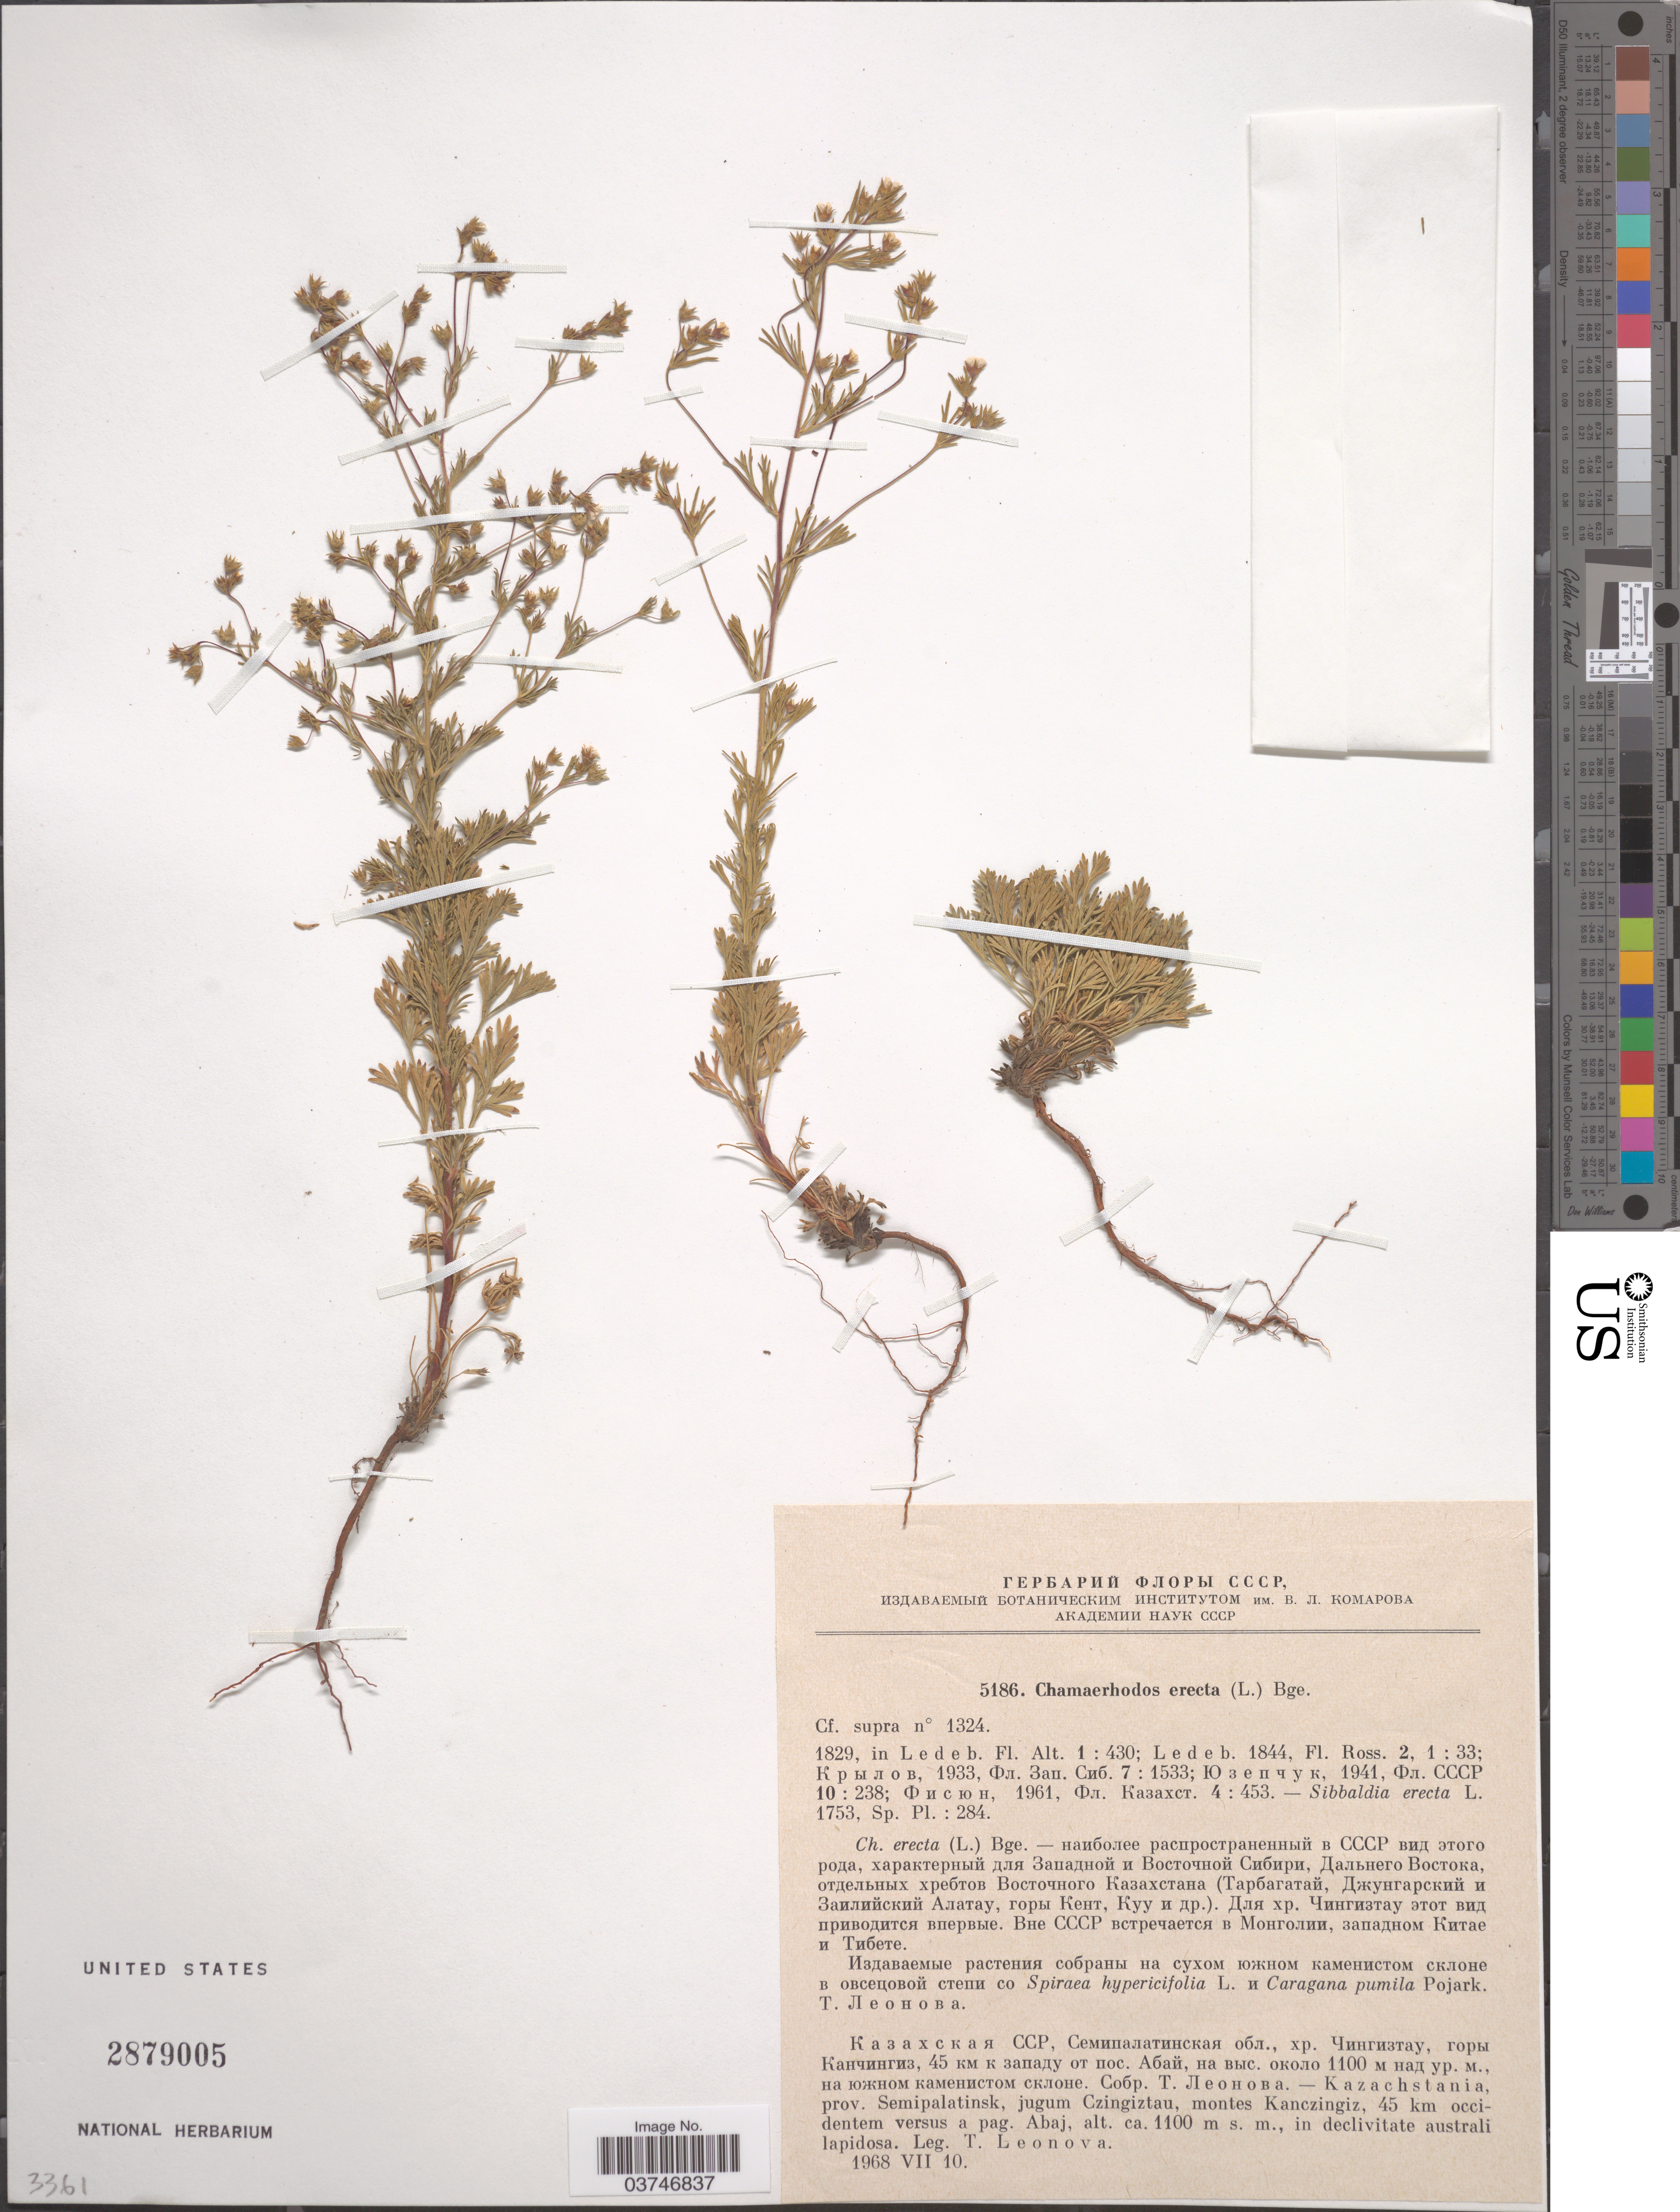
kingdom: Plantae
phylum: Tracheophyta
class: Magnoliopsida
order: Rosales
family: Rosaceae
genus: Chamaerhodos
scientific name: Chamaerhodos erecta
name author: (L.) Bunge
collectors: T. Leonova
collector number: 5186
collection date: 1968-07-10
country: Kazakhstan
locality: Kazachstania, prov. Semipalatinsk, jugum Czingiztau, monte Kanczingiz, 45 km occidentem versus a pag. Abaj.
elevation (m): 1100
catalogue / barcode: US 2879005